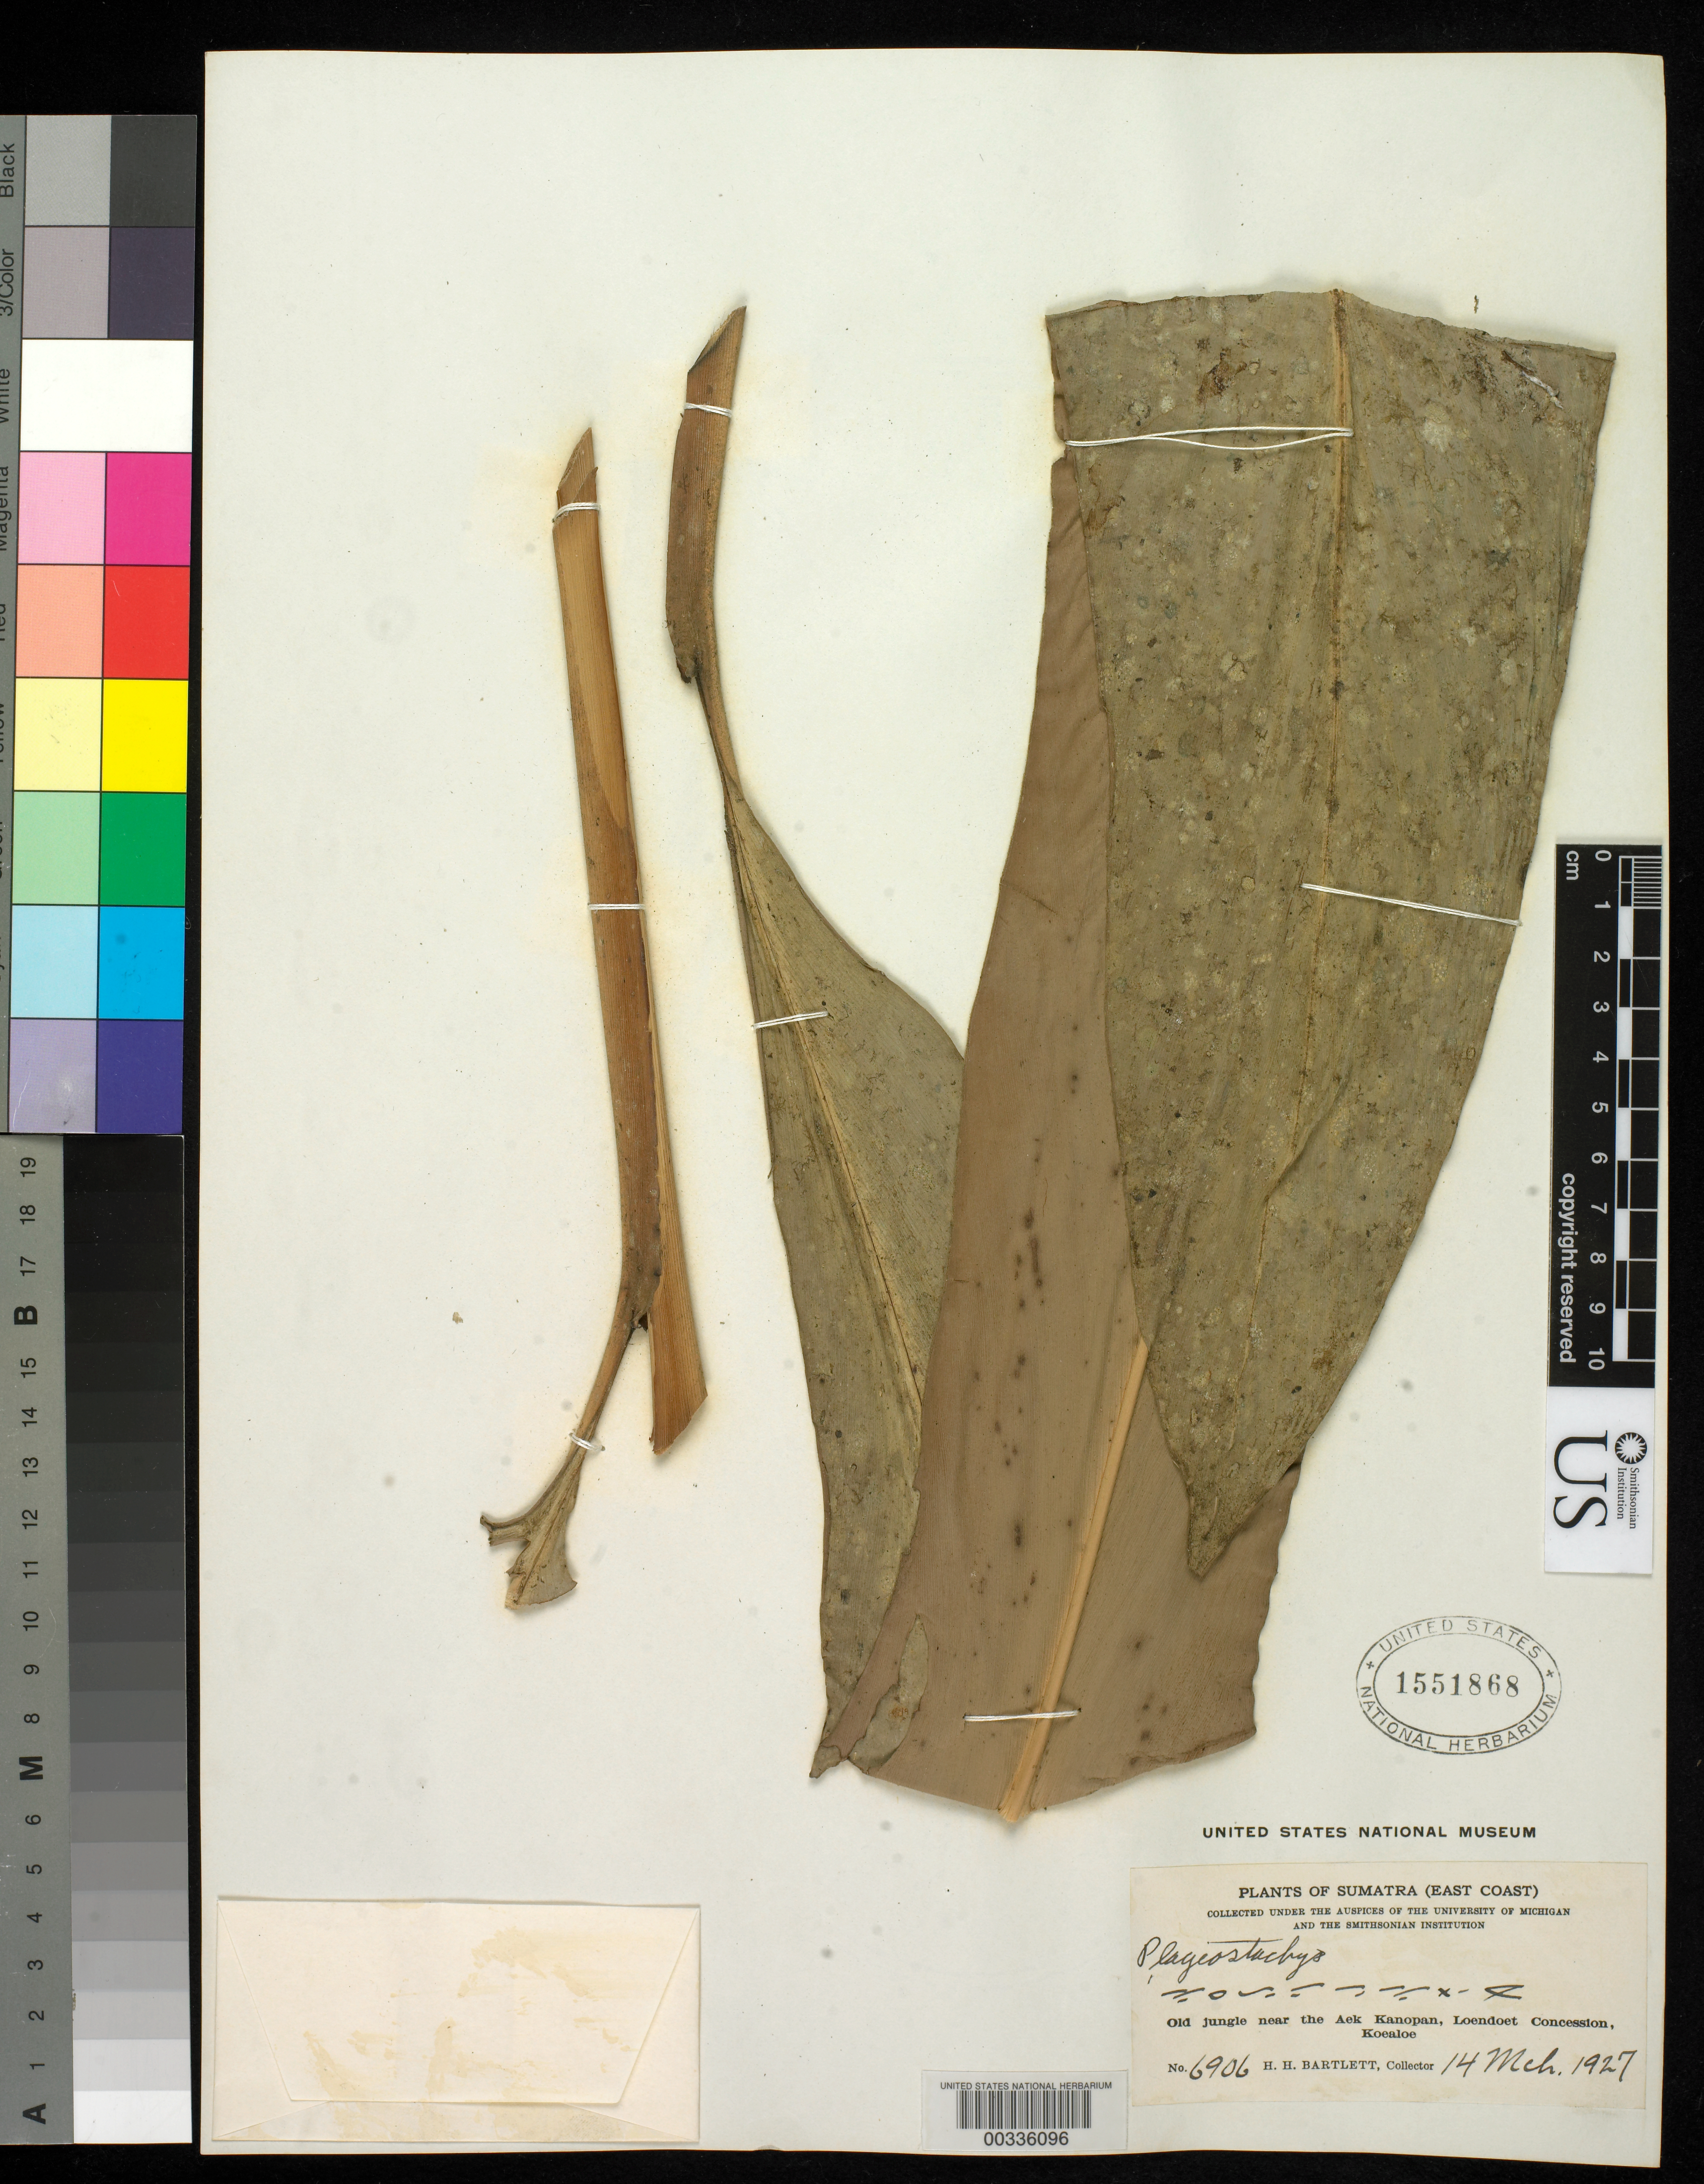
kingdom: Plantae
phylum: Tracheophyta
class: Liliopsida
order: Zingiberales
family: Zingiberaceae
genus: Plagiostachys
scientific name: Plagiostachys sp.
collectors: H. H. Bartlett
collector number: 6906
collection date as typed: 14 Mar 1927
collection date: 1927-03-14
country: Indonesia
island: Sumatra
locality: East coast, old jungle near aek kanopan, loendoet concession, koealoe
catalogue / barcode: US 1551868